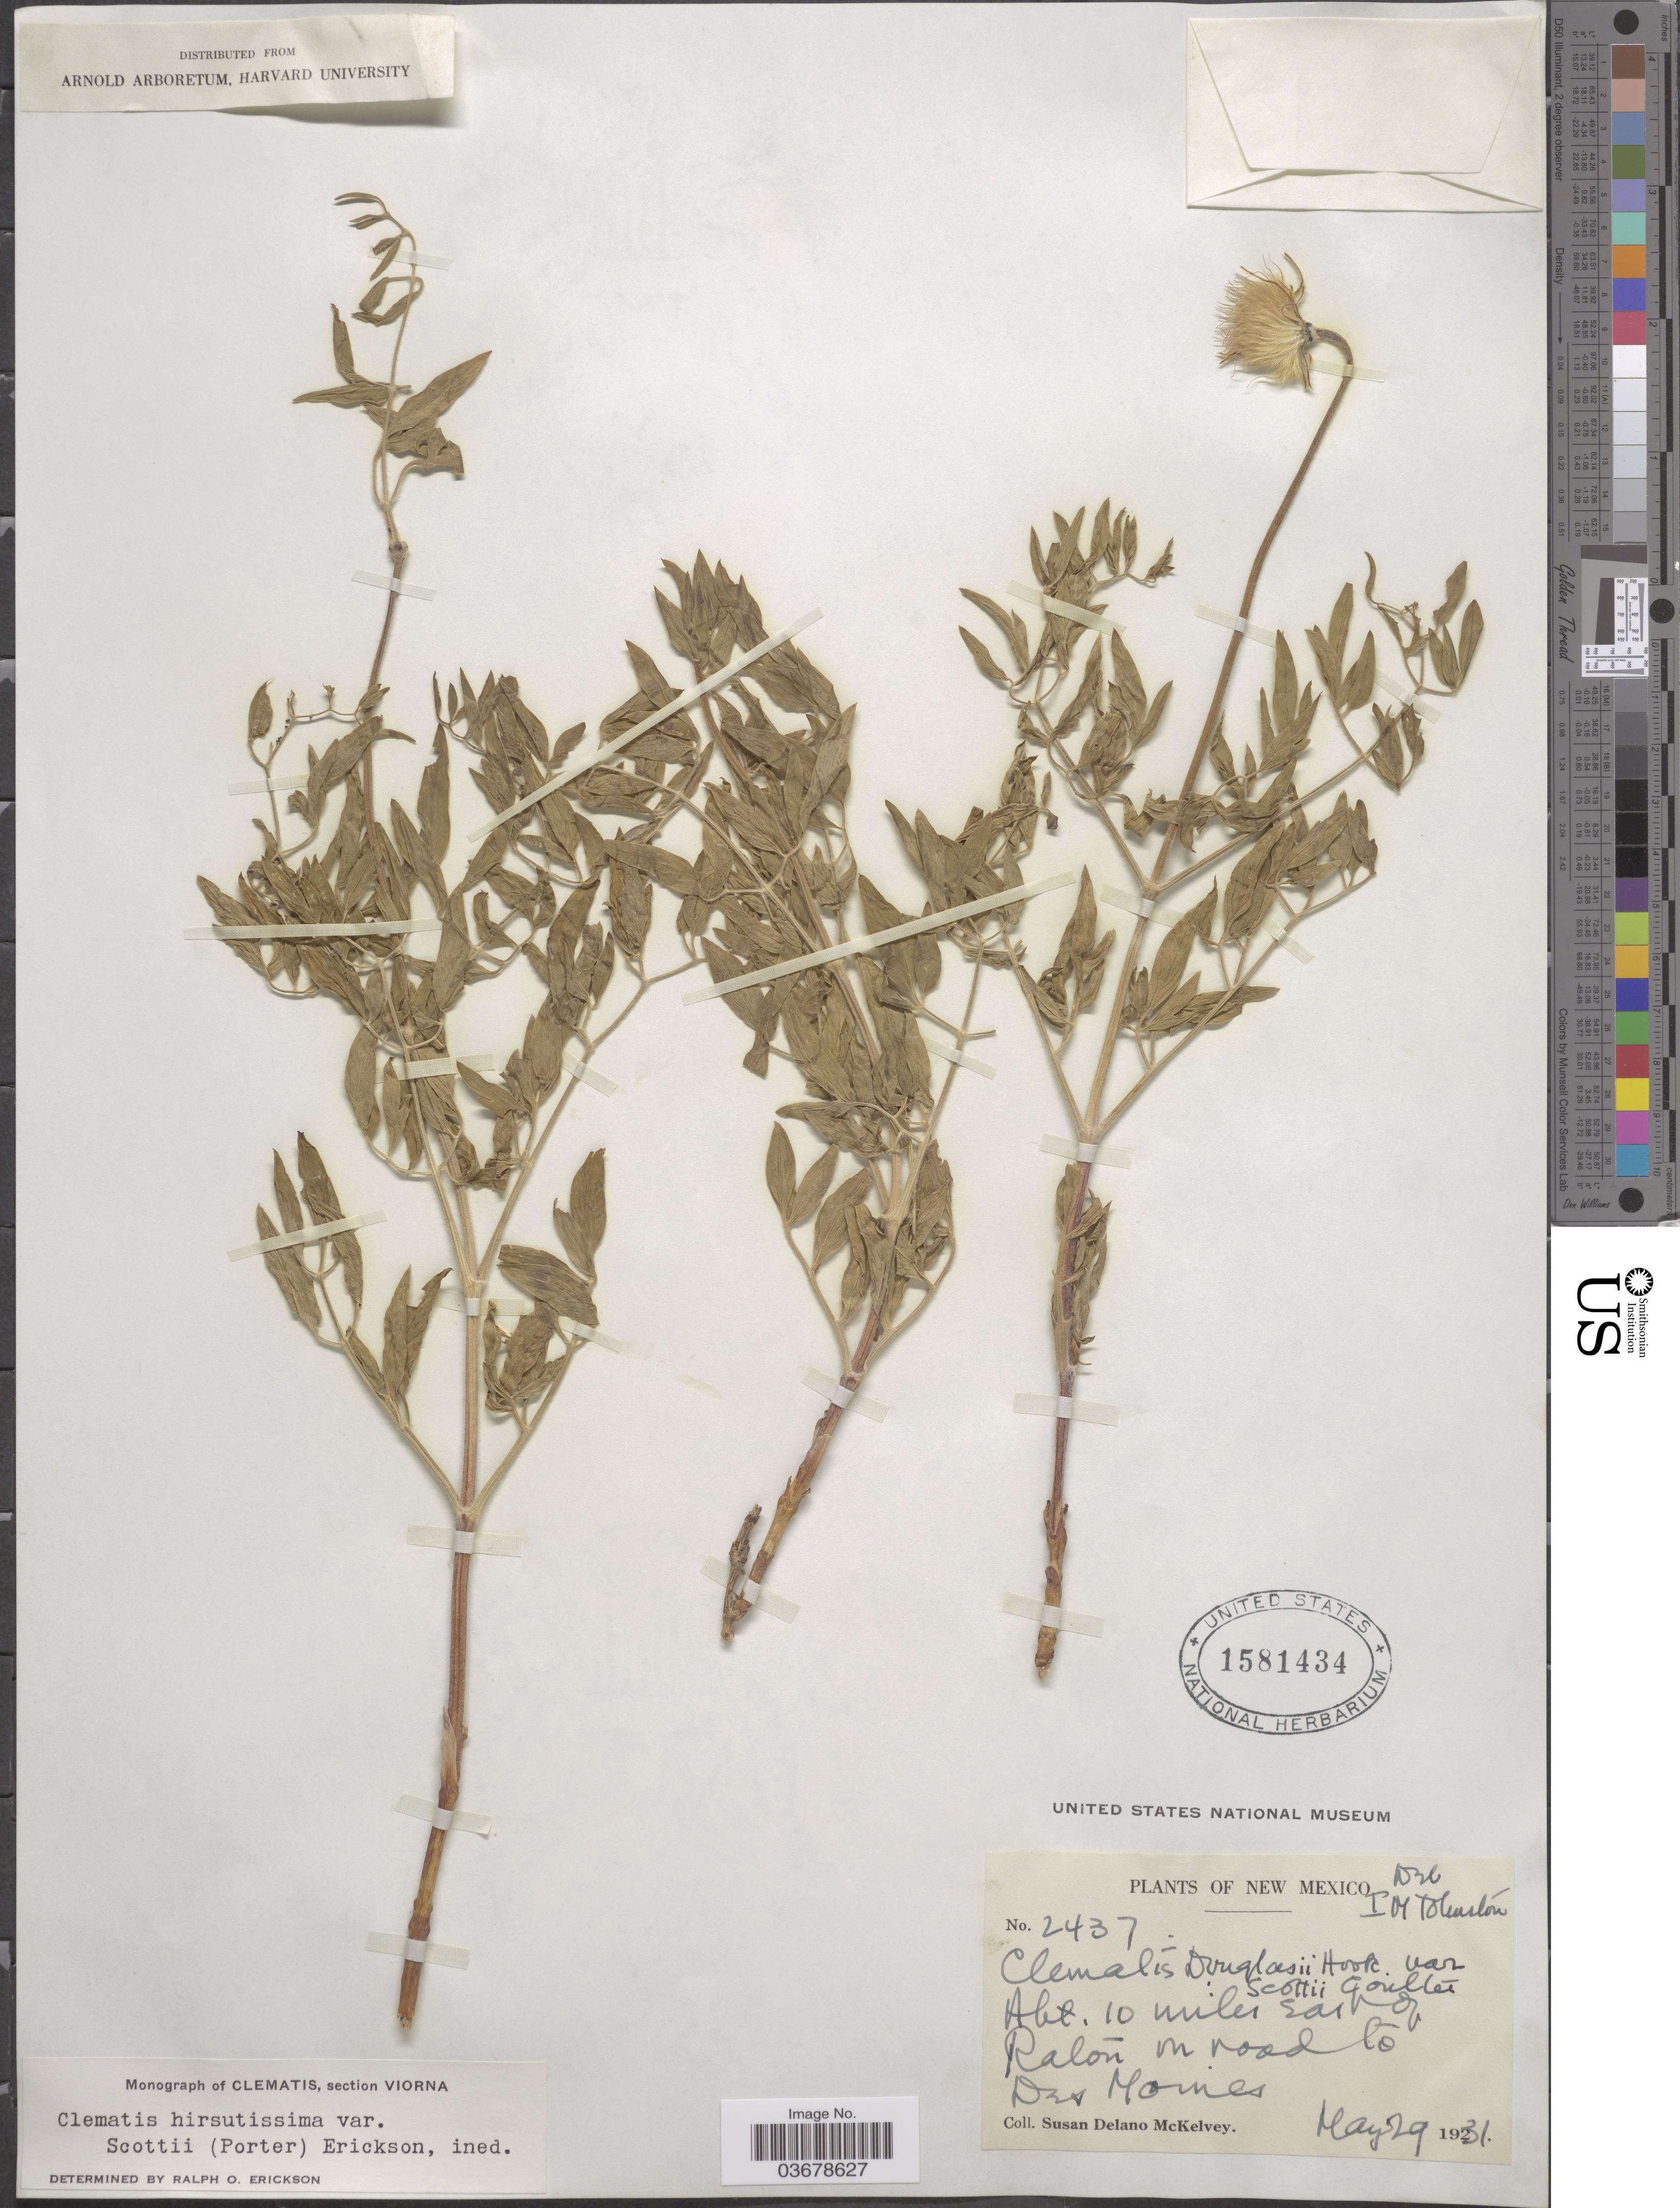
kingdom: Plantae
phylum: Tracheophyta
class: Magnoliopsida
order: Ranunculales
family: Ranunculaceae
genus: Clematis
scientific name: Clematis viorna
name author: L.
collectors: S. A. McKelvey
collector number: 2437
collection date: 1931-05-29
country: United States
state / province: New Mexico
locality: Abt. 10 miles east of Raton on road to Des Moines.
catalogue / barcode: US 1581434